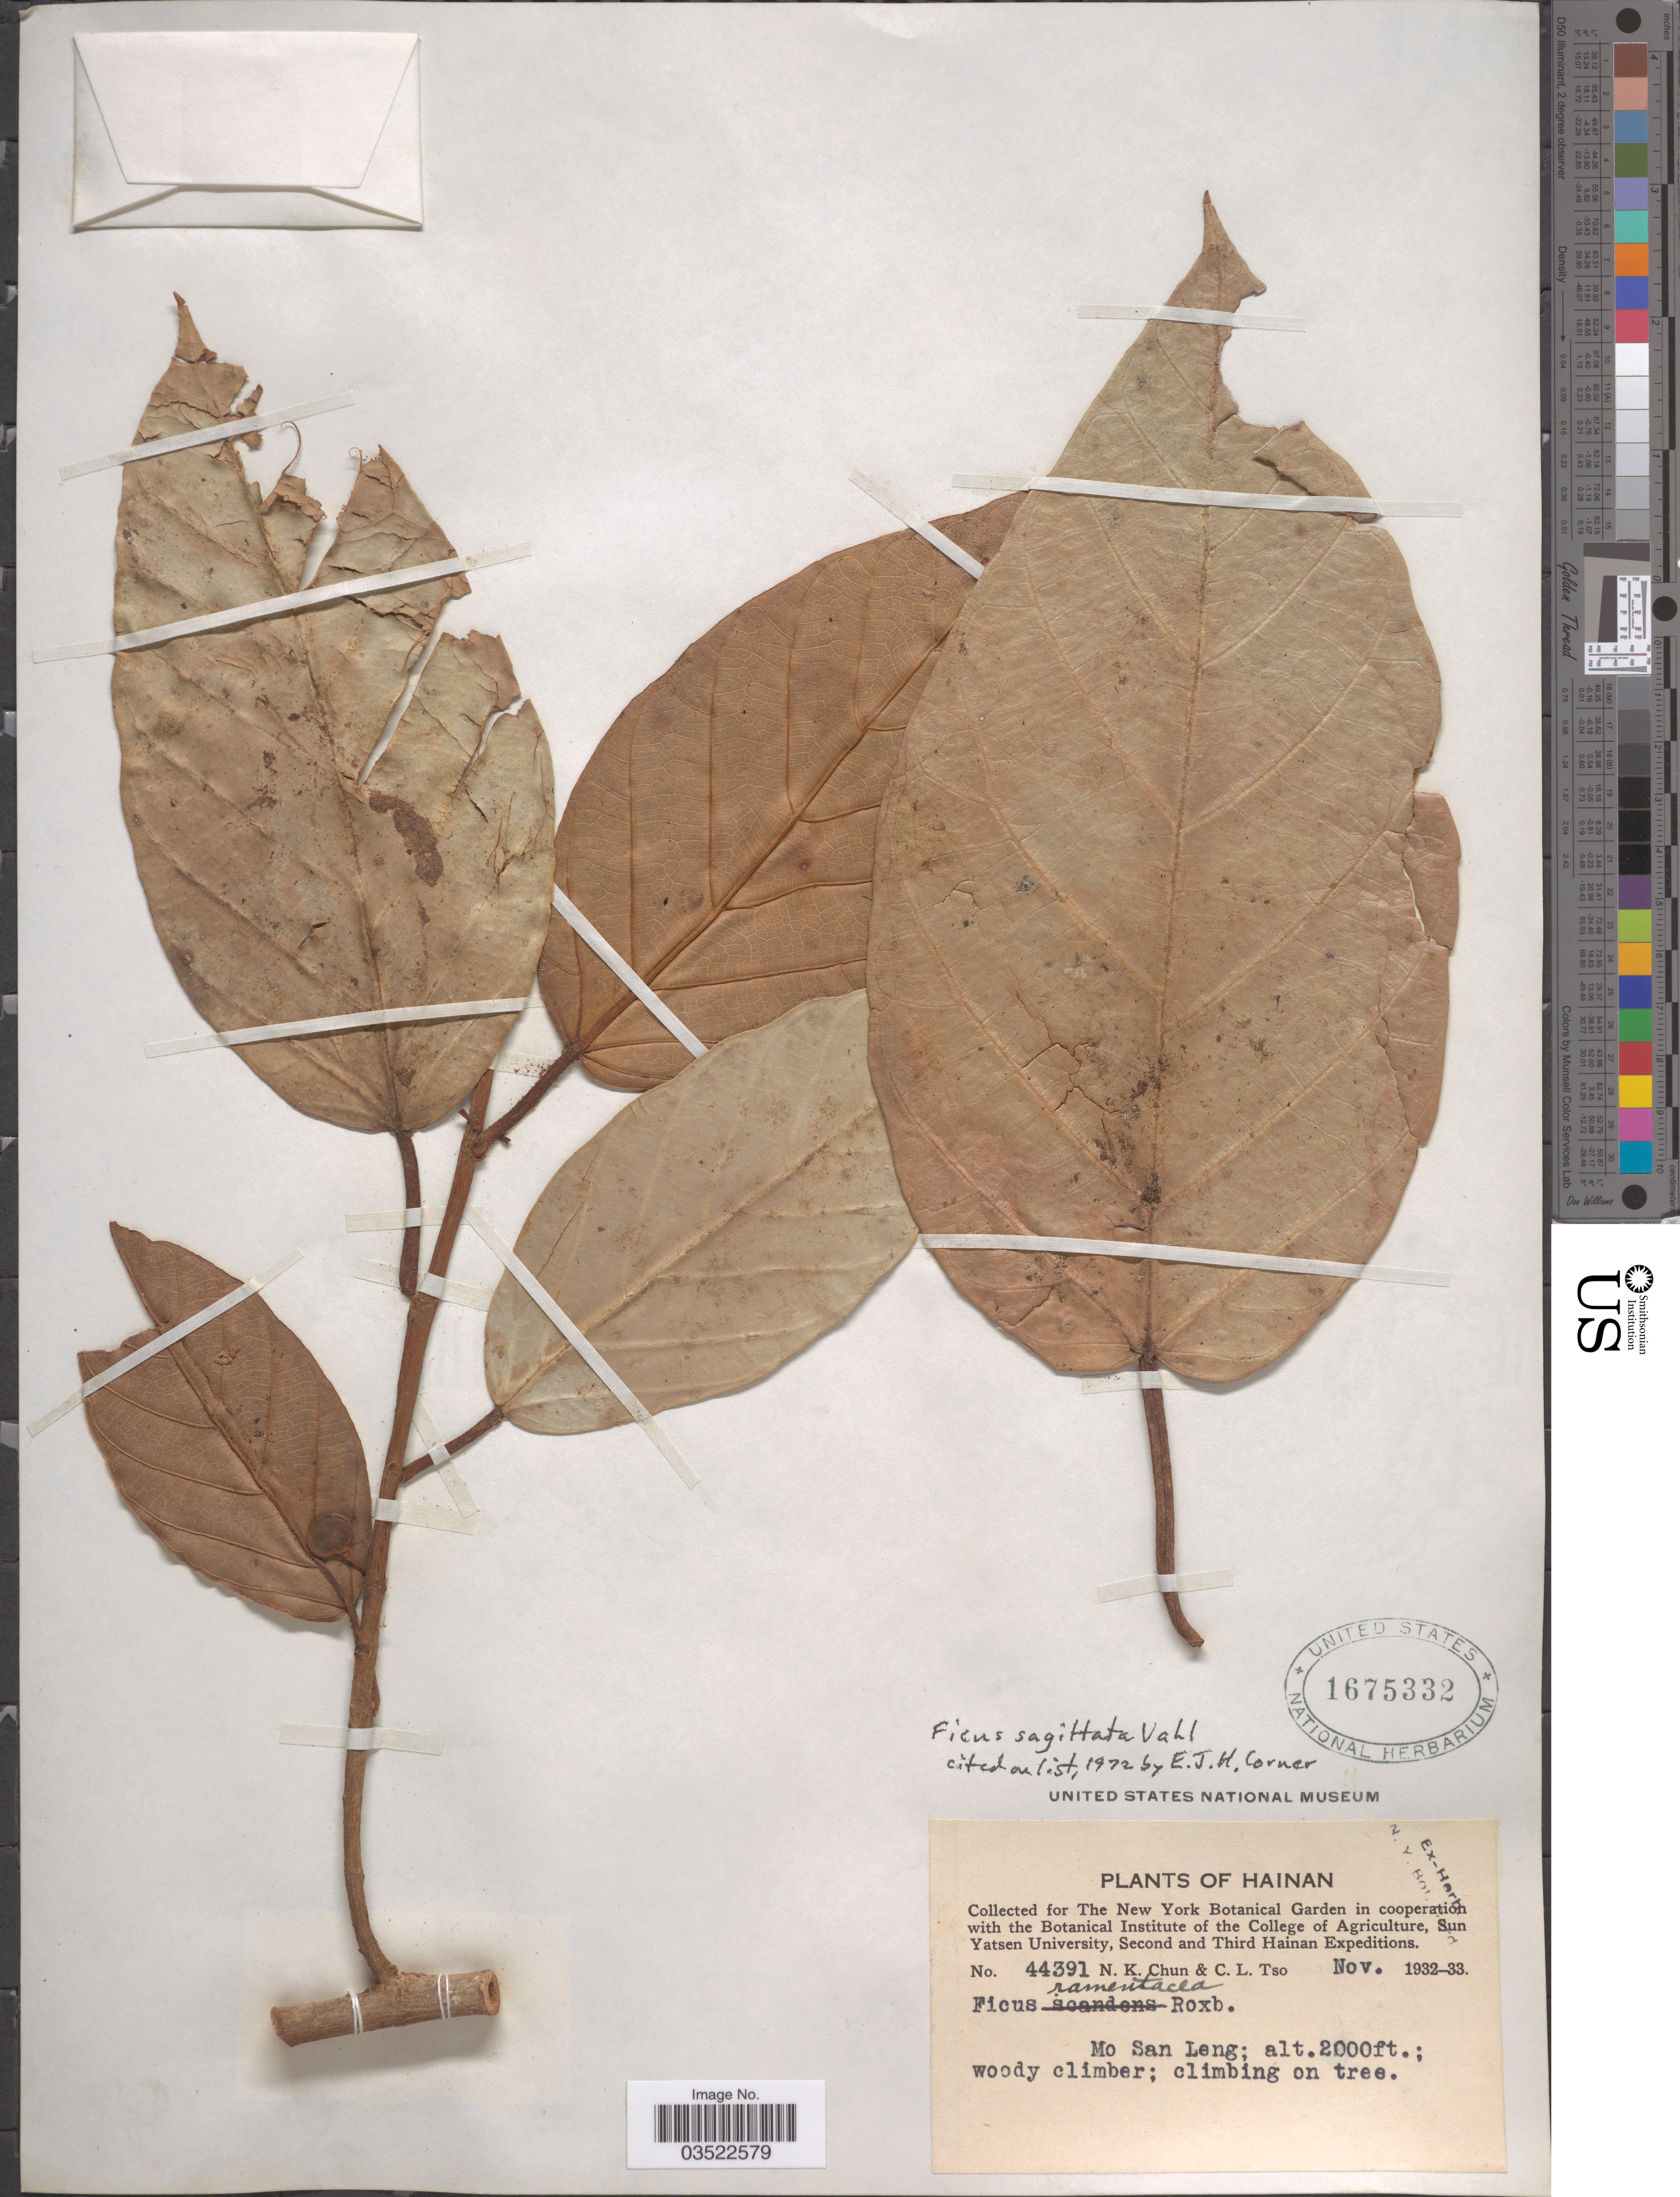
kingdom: Plantae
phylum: Tracheophyta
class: Magnoliopsida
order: Rosales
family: Moraceae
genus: Ficus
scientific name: Ficus sagittata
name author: Vahl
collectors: N. K. Chun & C. Tso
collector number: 44391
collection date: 1932-11/1933-11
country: China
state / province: Hainan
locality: Mo San Leng.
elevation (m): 610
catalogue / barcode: US 1675332